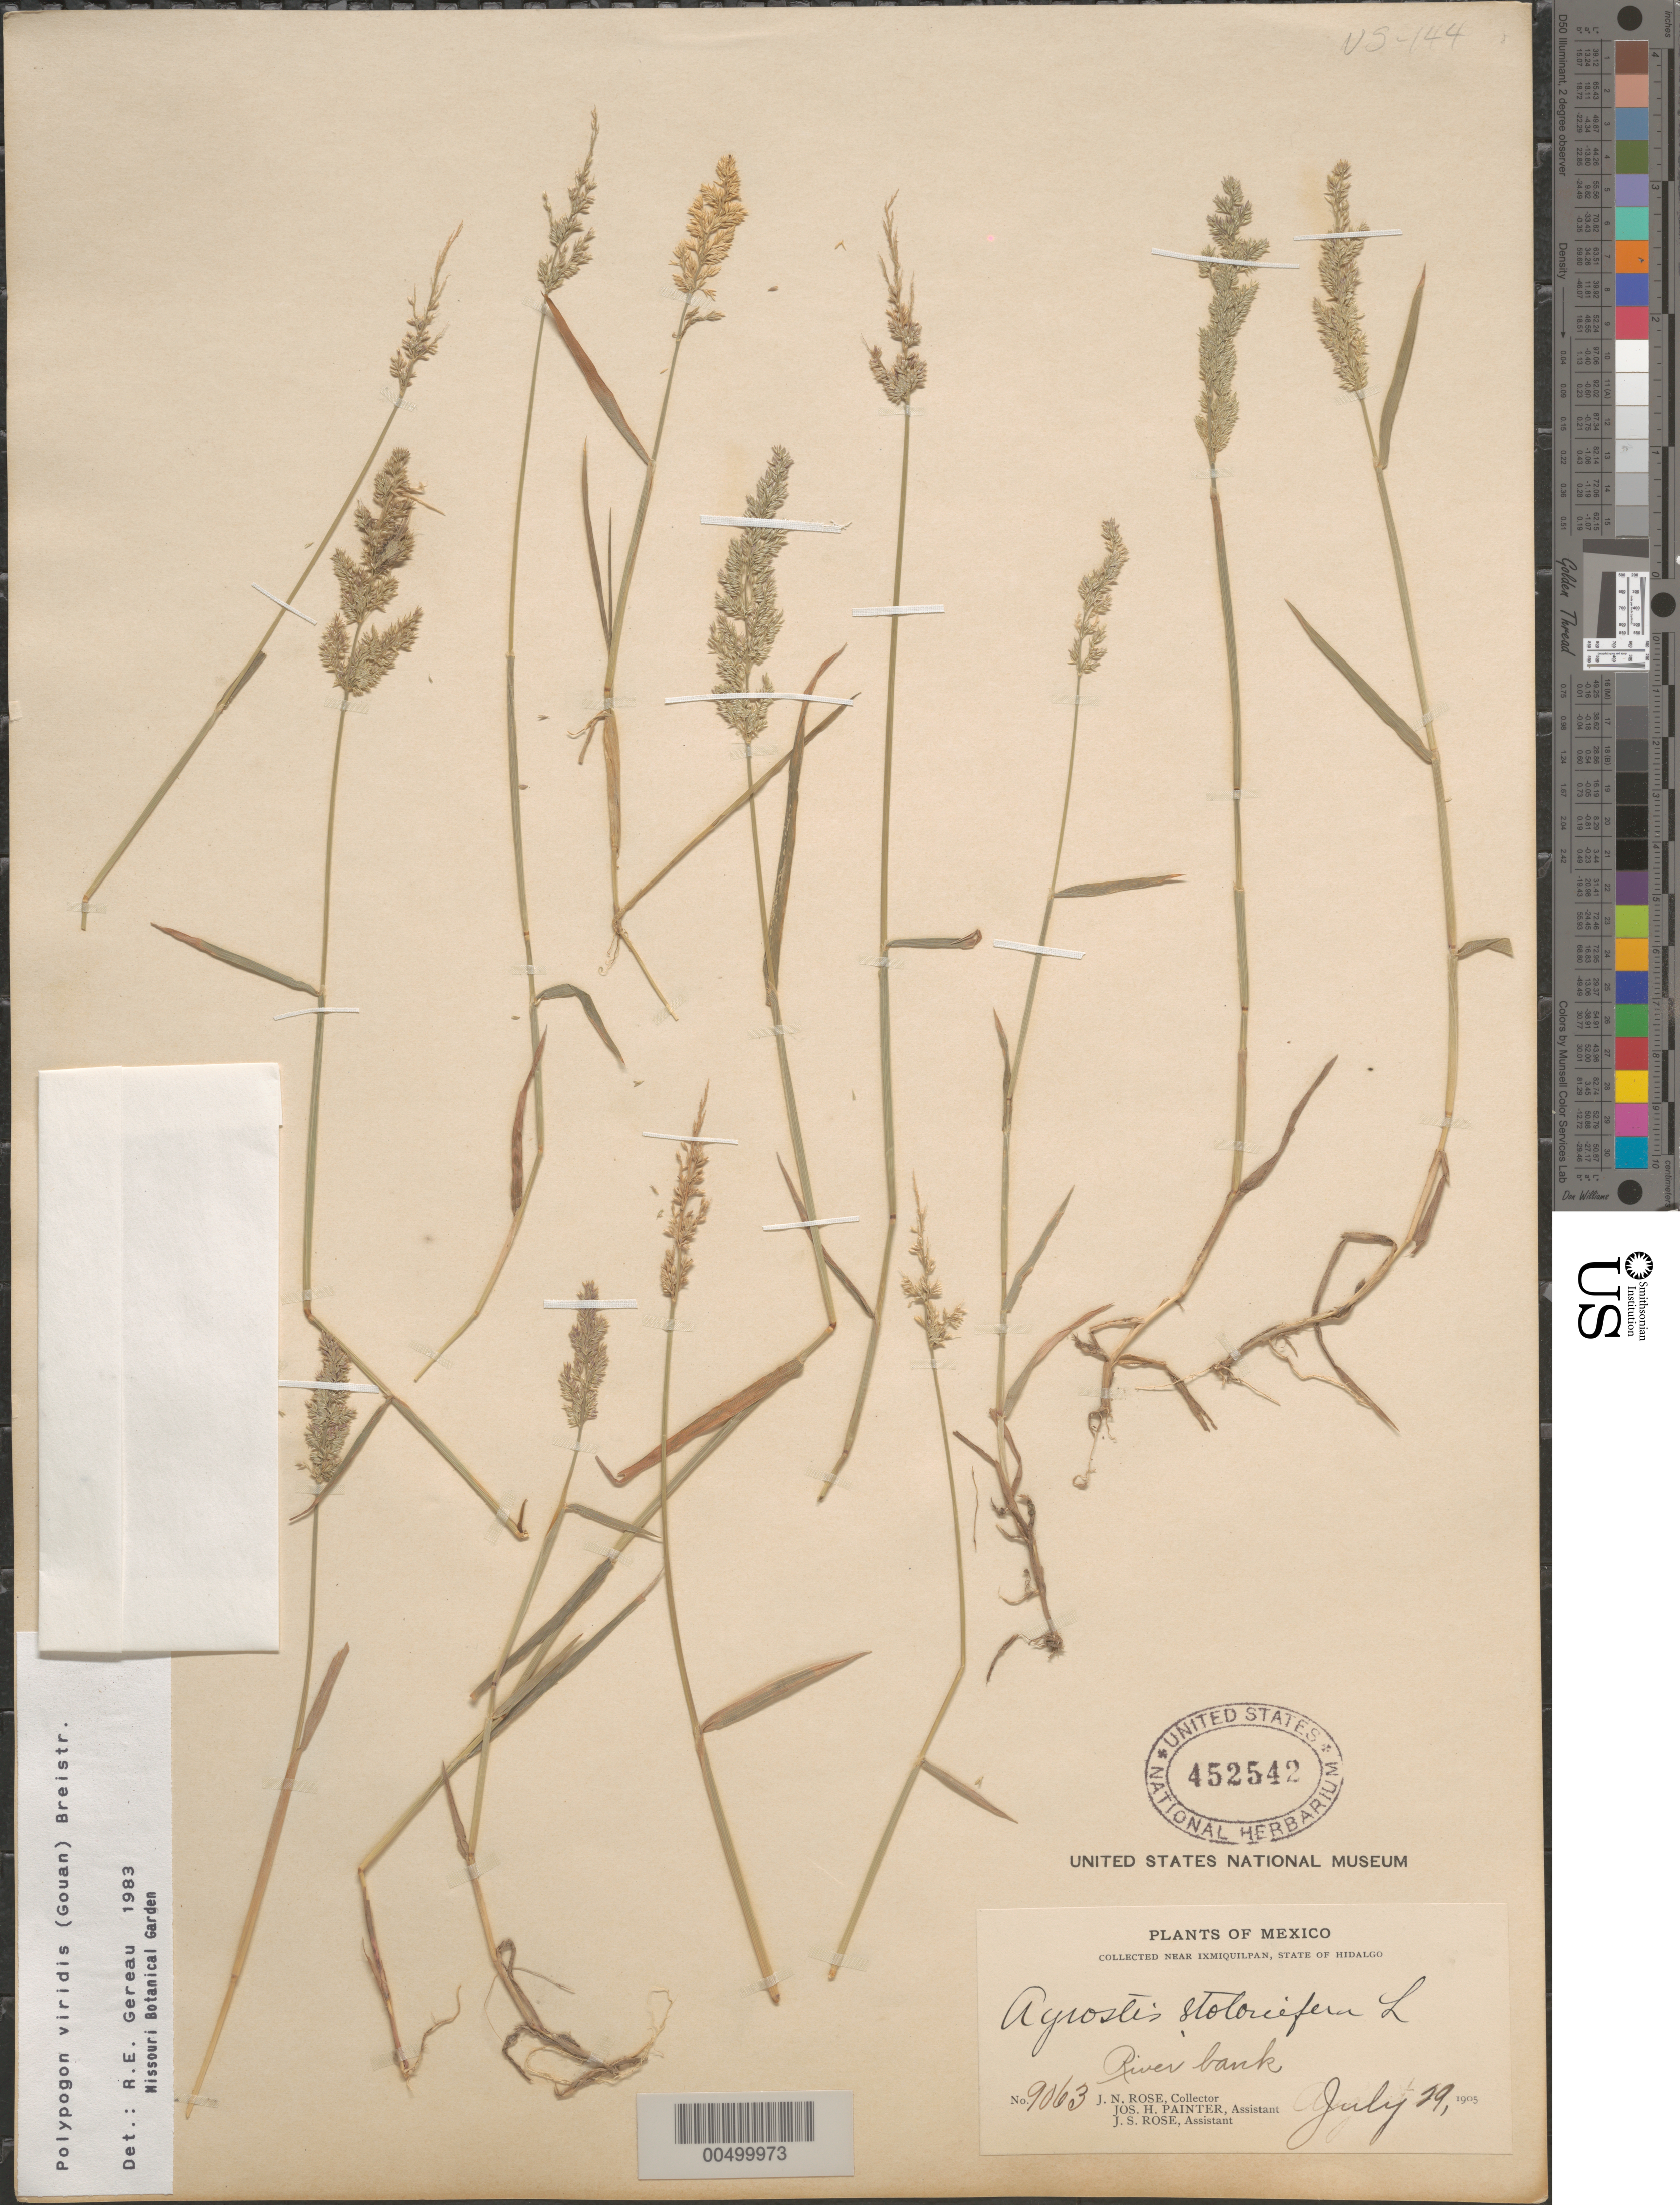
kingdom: Plantae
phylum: Tracheophyta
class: Liliopsida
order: Poales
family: Poaceae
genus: Polypogon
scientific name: Polypogon viridis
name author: (Gouan) Breistroffer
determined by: Gereau, R. E.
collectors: J. N. Rose, J. H. Painter & J. S. Rose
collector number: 9063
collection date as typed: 29 Jul 1905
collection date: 1905-07-29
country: Mexico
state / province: Hidalgo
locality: Near Ixmiquilpan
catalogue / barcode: US 452542